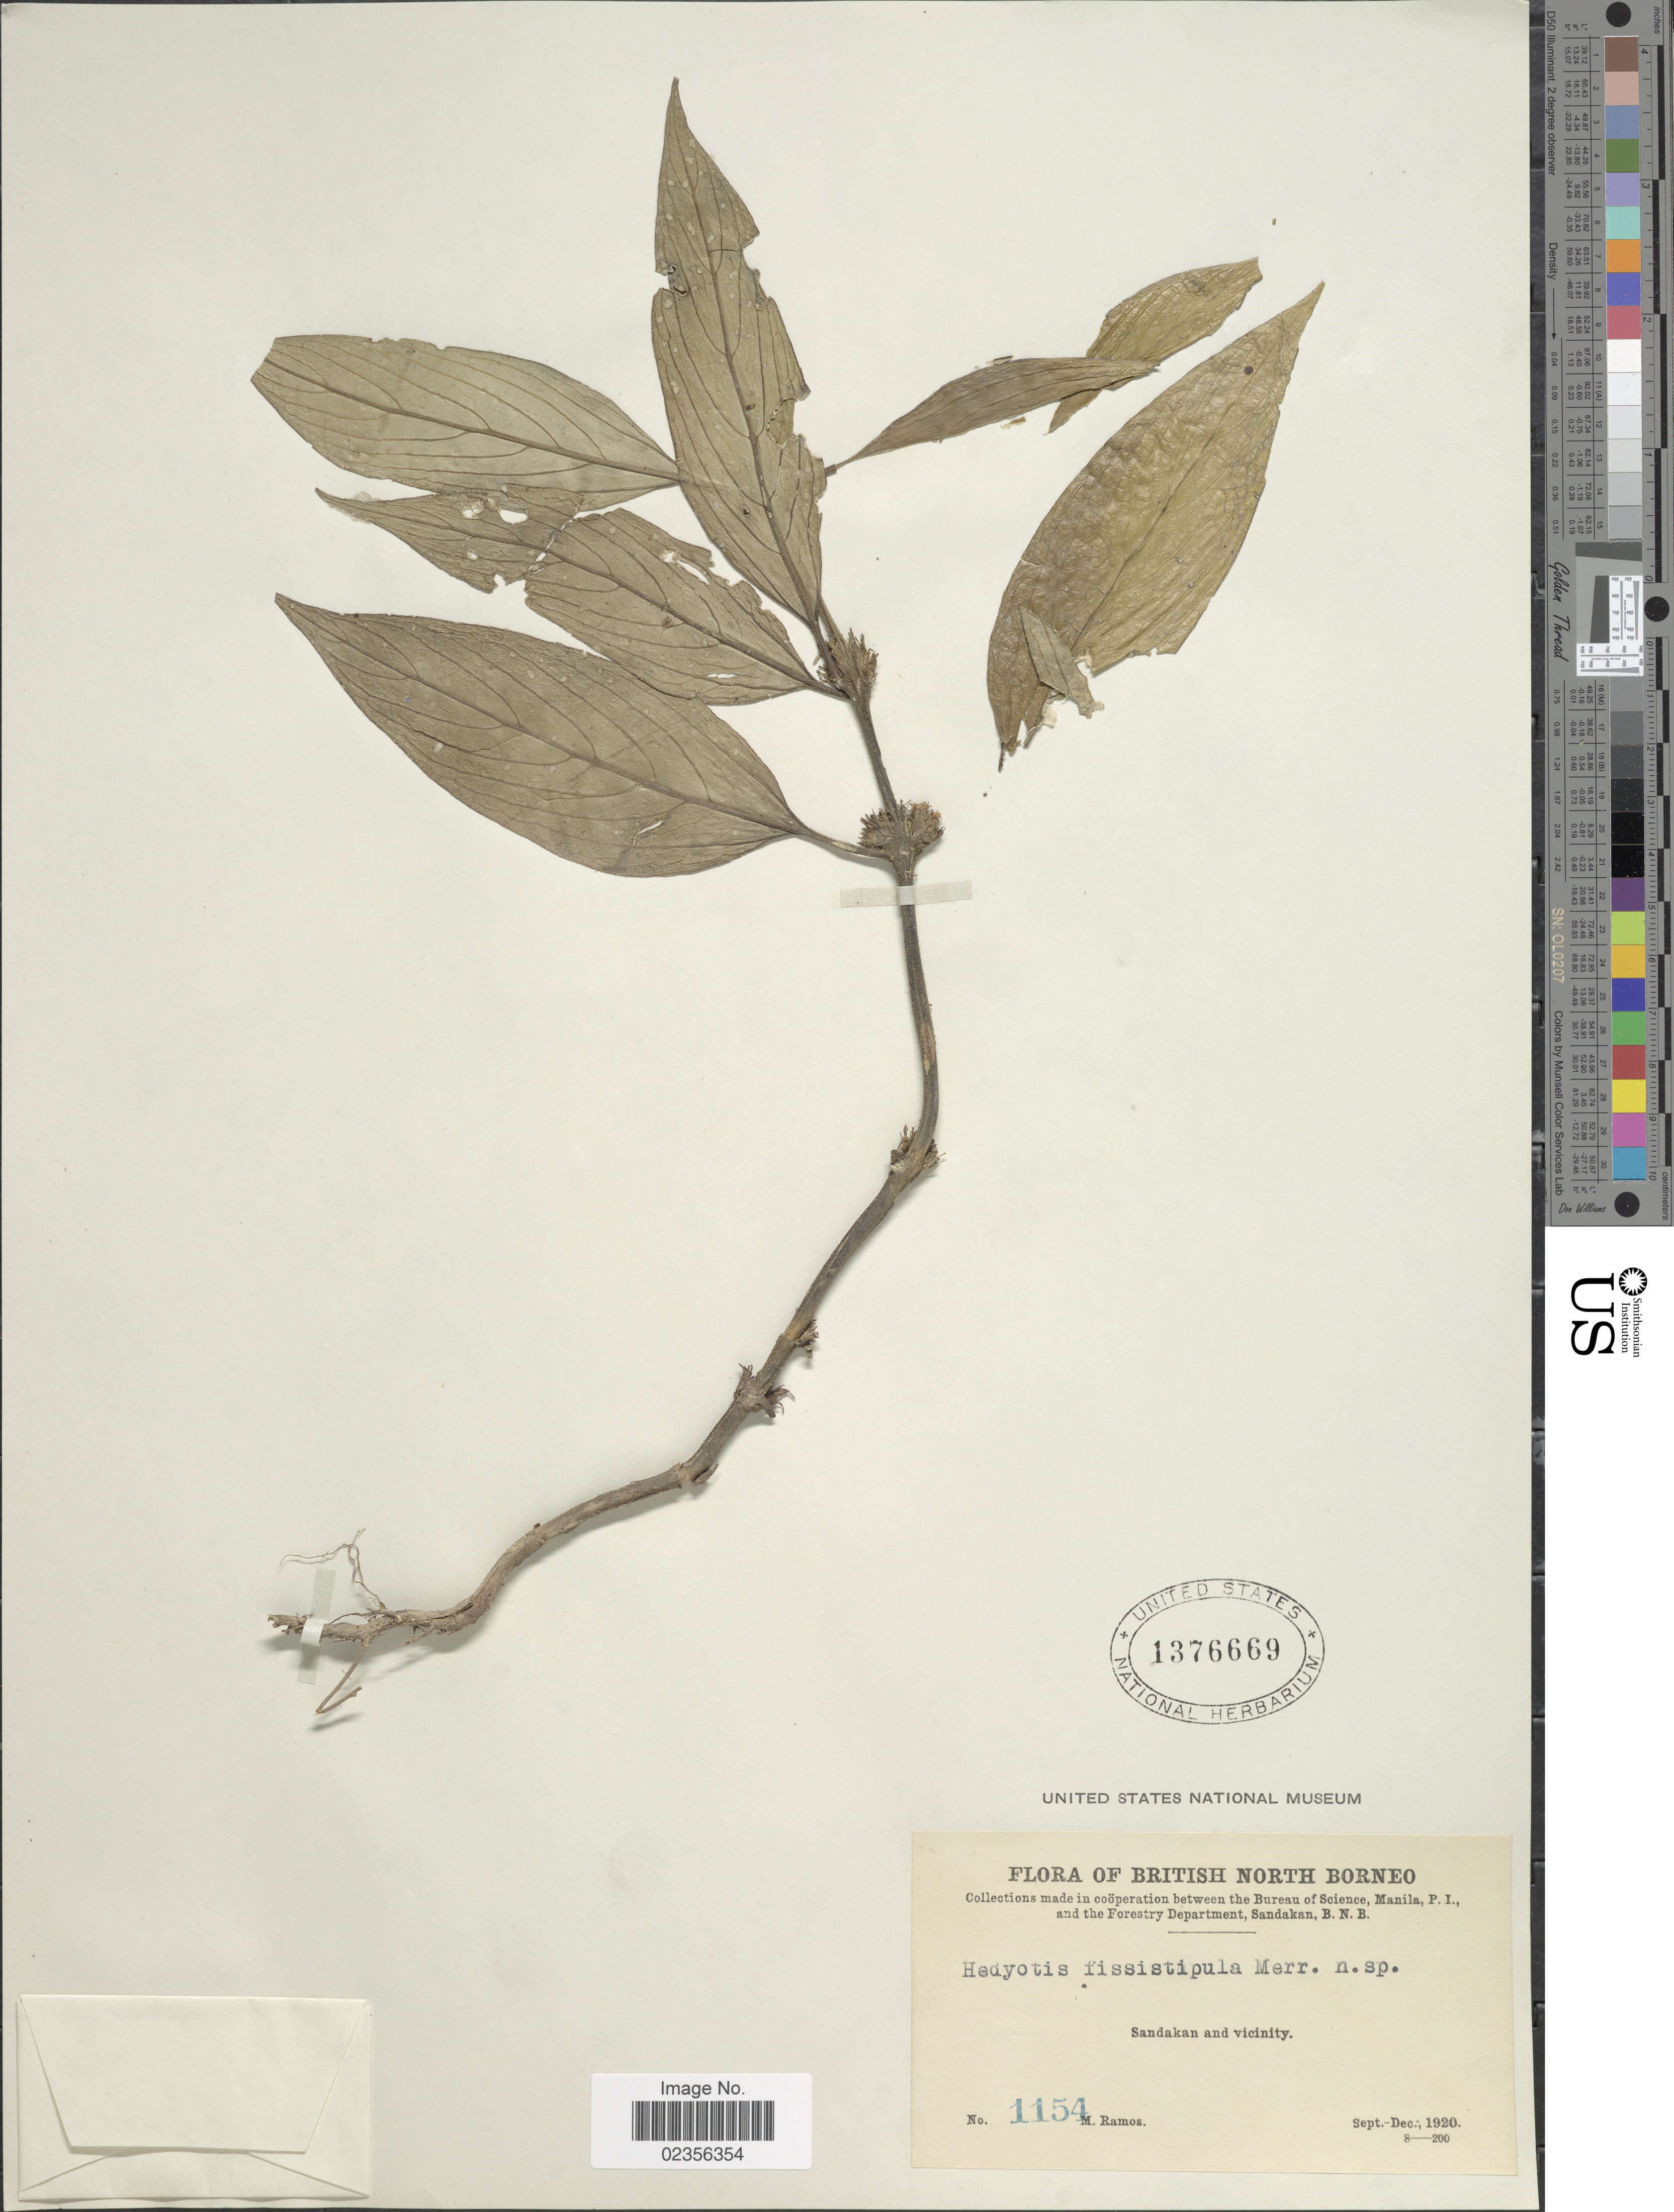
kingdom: Plantae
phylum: Tracheophyta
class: Magnoliopsida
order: Gentianales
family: Rubiaceae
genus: Hedyotis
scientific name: Hedyotis fissistipula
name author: Merr.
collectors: M. Ramos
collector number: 1154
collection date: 1920-09/1920-12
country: Malaysia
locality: British North Borneo, Sandakan and vicinity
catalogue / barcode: US 1376669